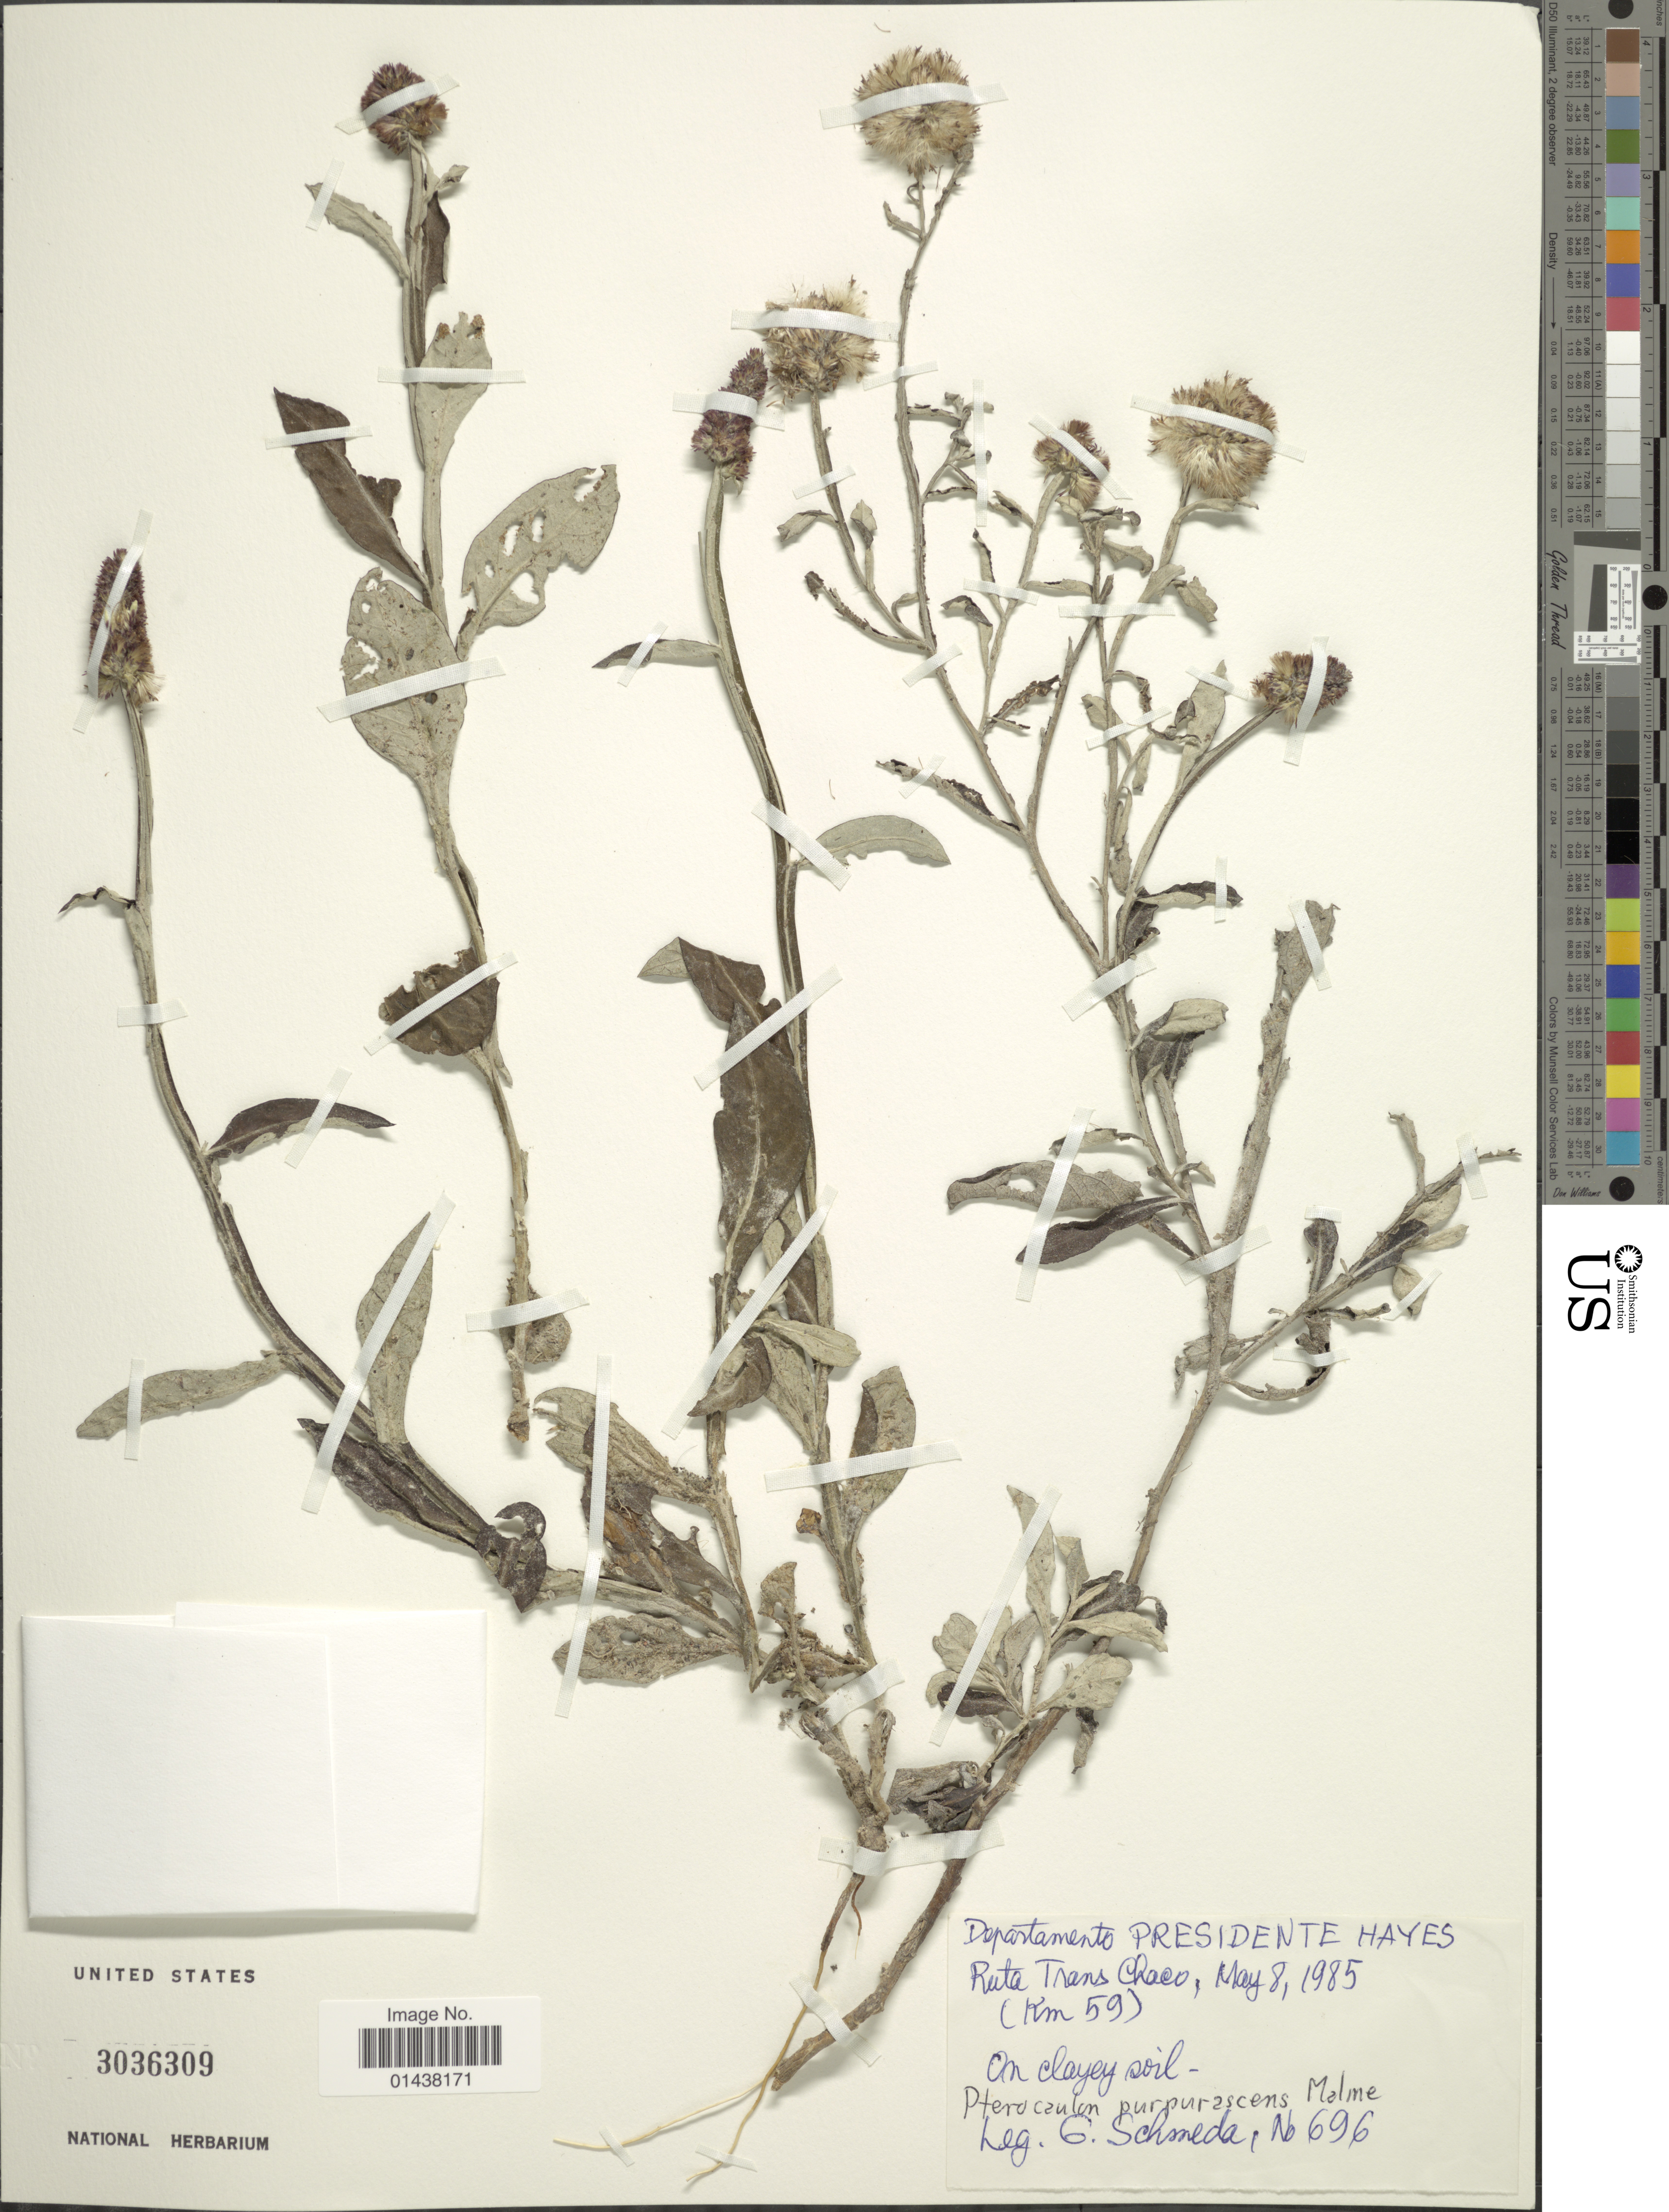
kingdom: Plantae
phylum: Tracheophyta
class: Magnoliopsida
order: Asterales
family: Asteraceae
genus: Pterocaulon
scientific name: Pterocaulon purpurascens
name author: Malme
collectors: G. Schmeda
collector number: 696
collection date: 1985-05-08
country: Paraguay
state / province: Presidente Hayes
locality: Ruta Trans Chaco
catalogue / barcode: US 3036309